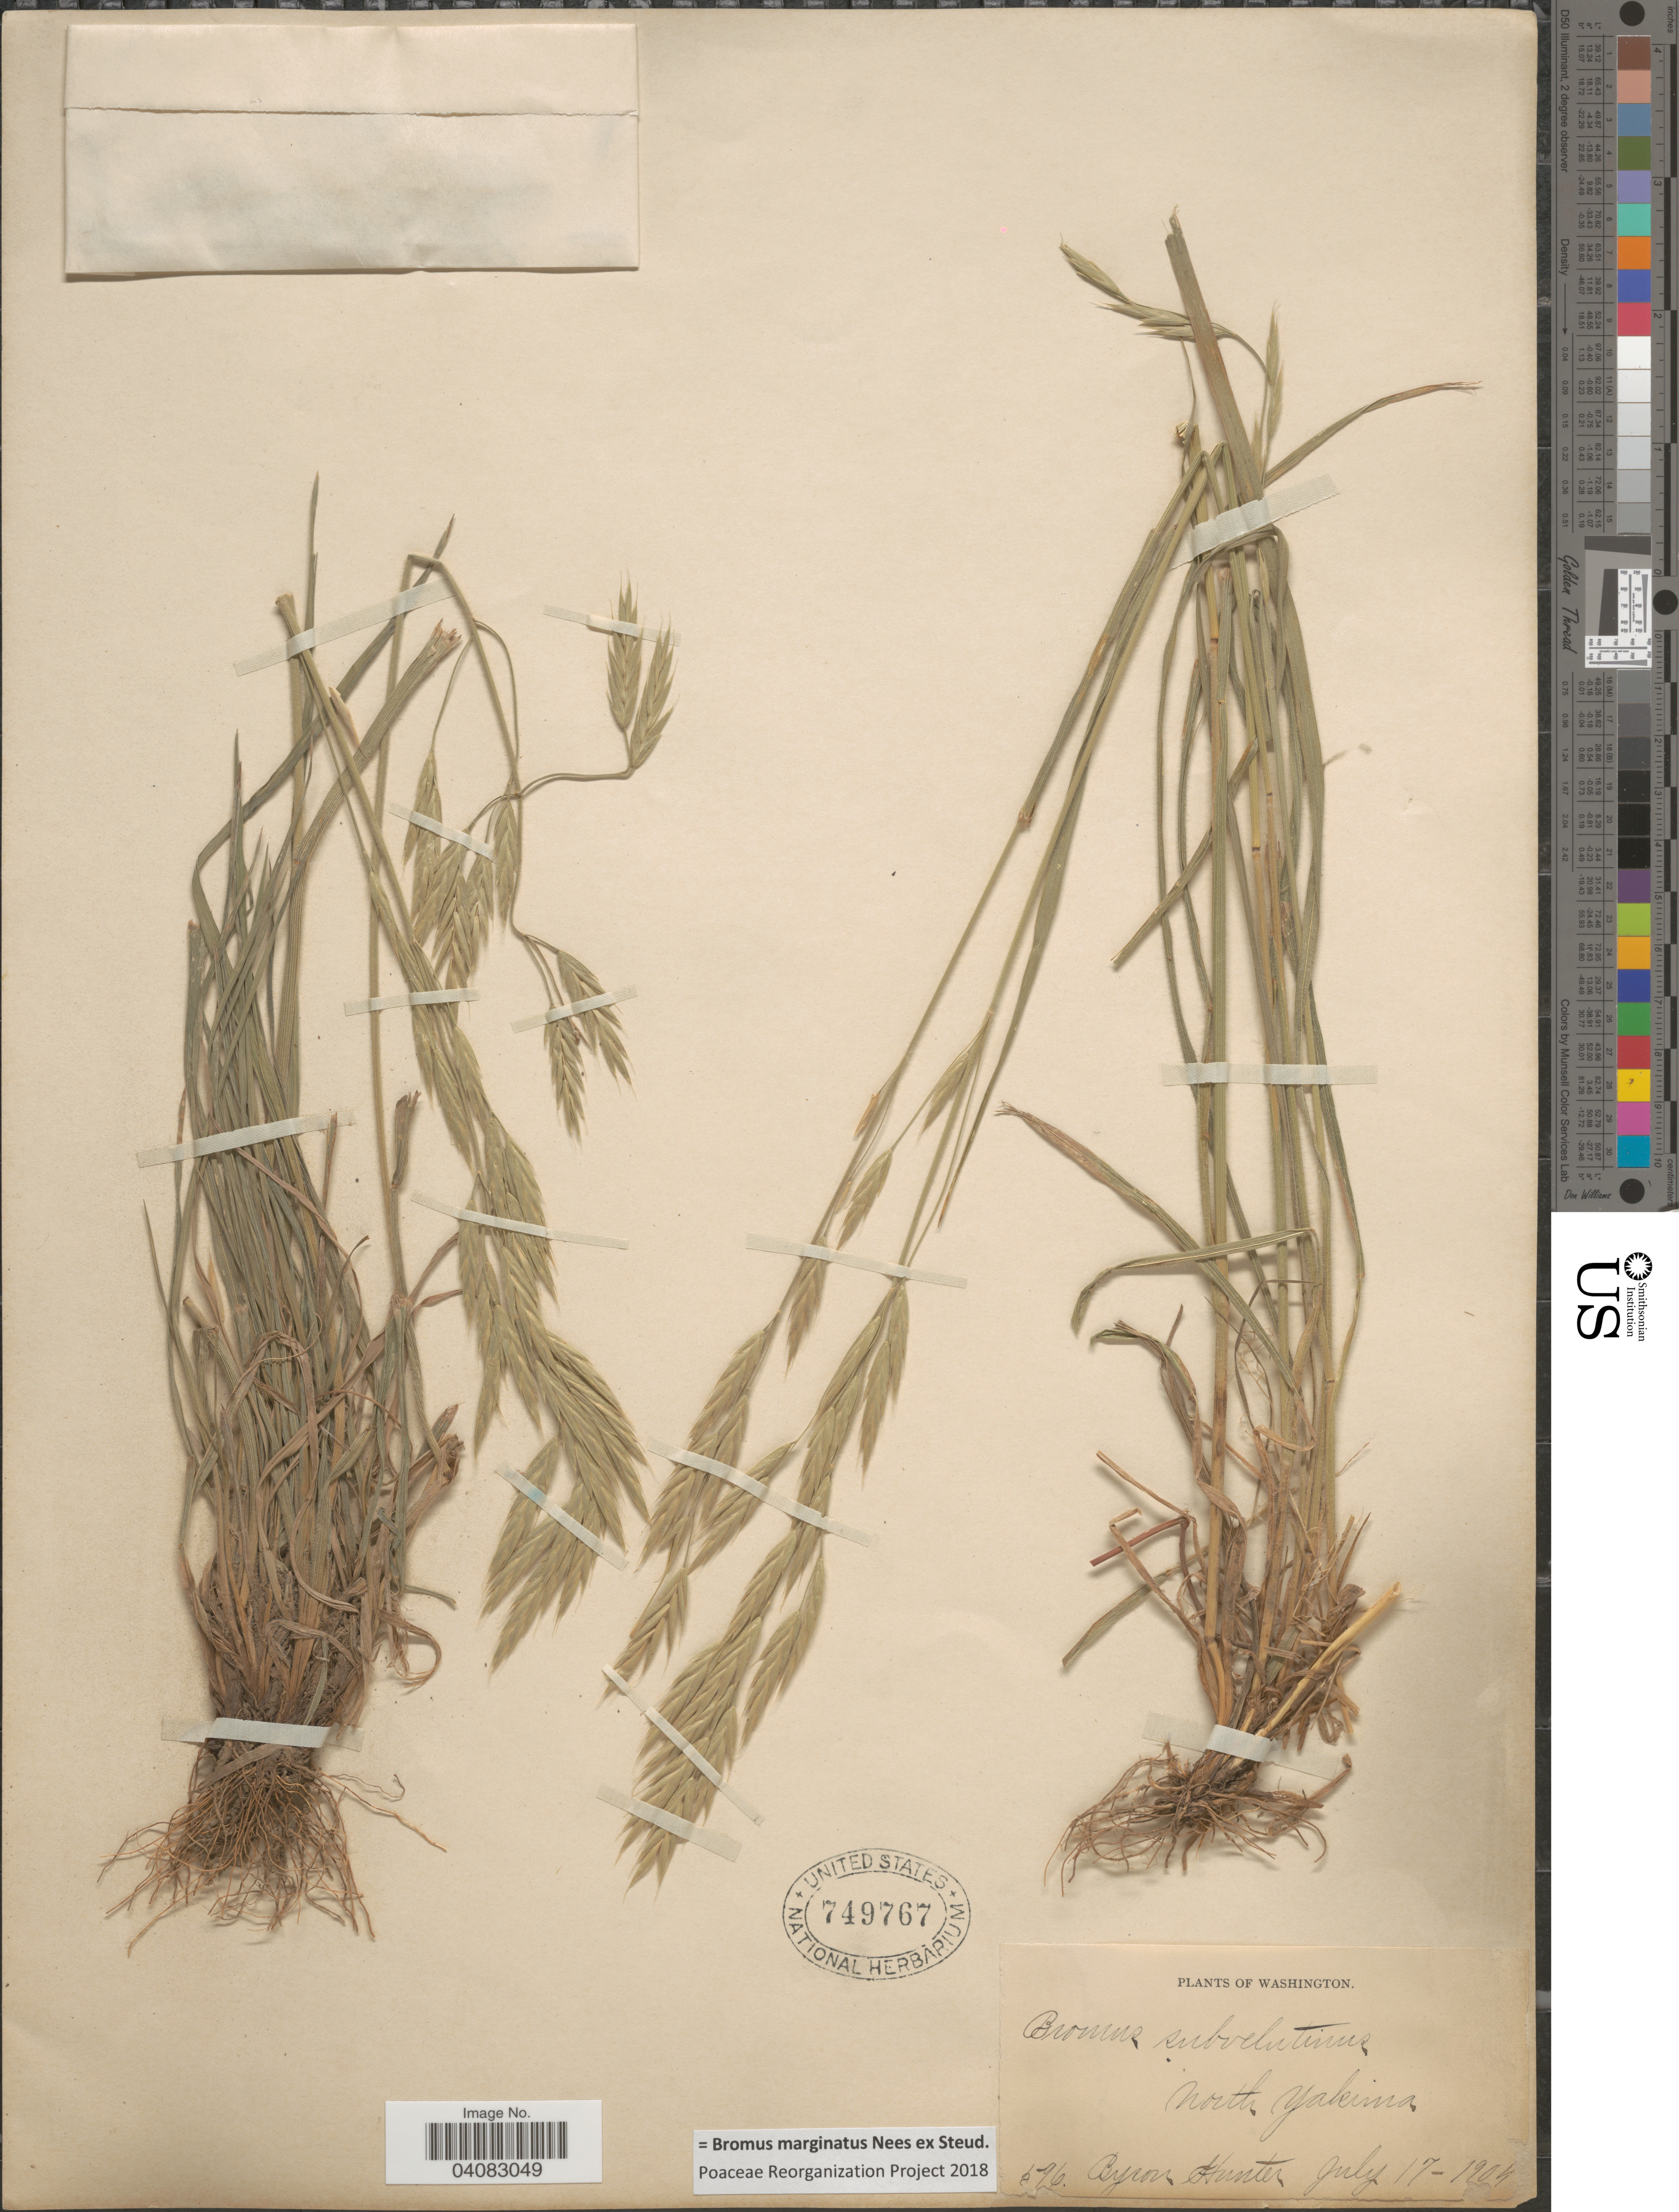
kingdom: Plantae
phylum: Tracheophyta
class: Liliopsida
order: Poales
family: Poaceae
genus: Bromus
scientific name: Bromus marginatus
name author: Nees ex Steud.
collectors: B. Hunter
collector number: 596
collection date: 1904-07-17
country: United States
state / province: Washington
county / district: Yakima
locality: North Yakima.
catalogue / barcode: US 749767